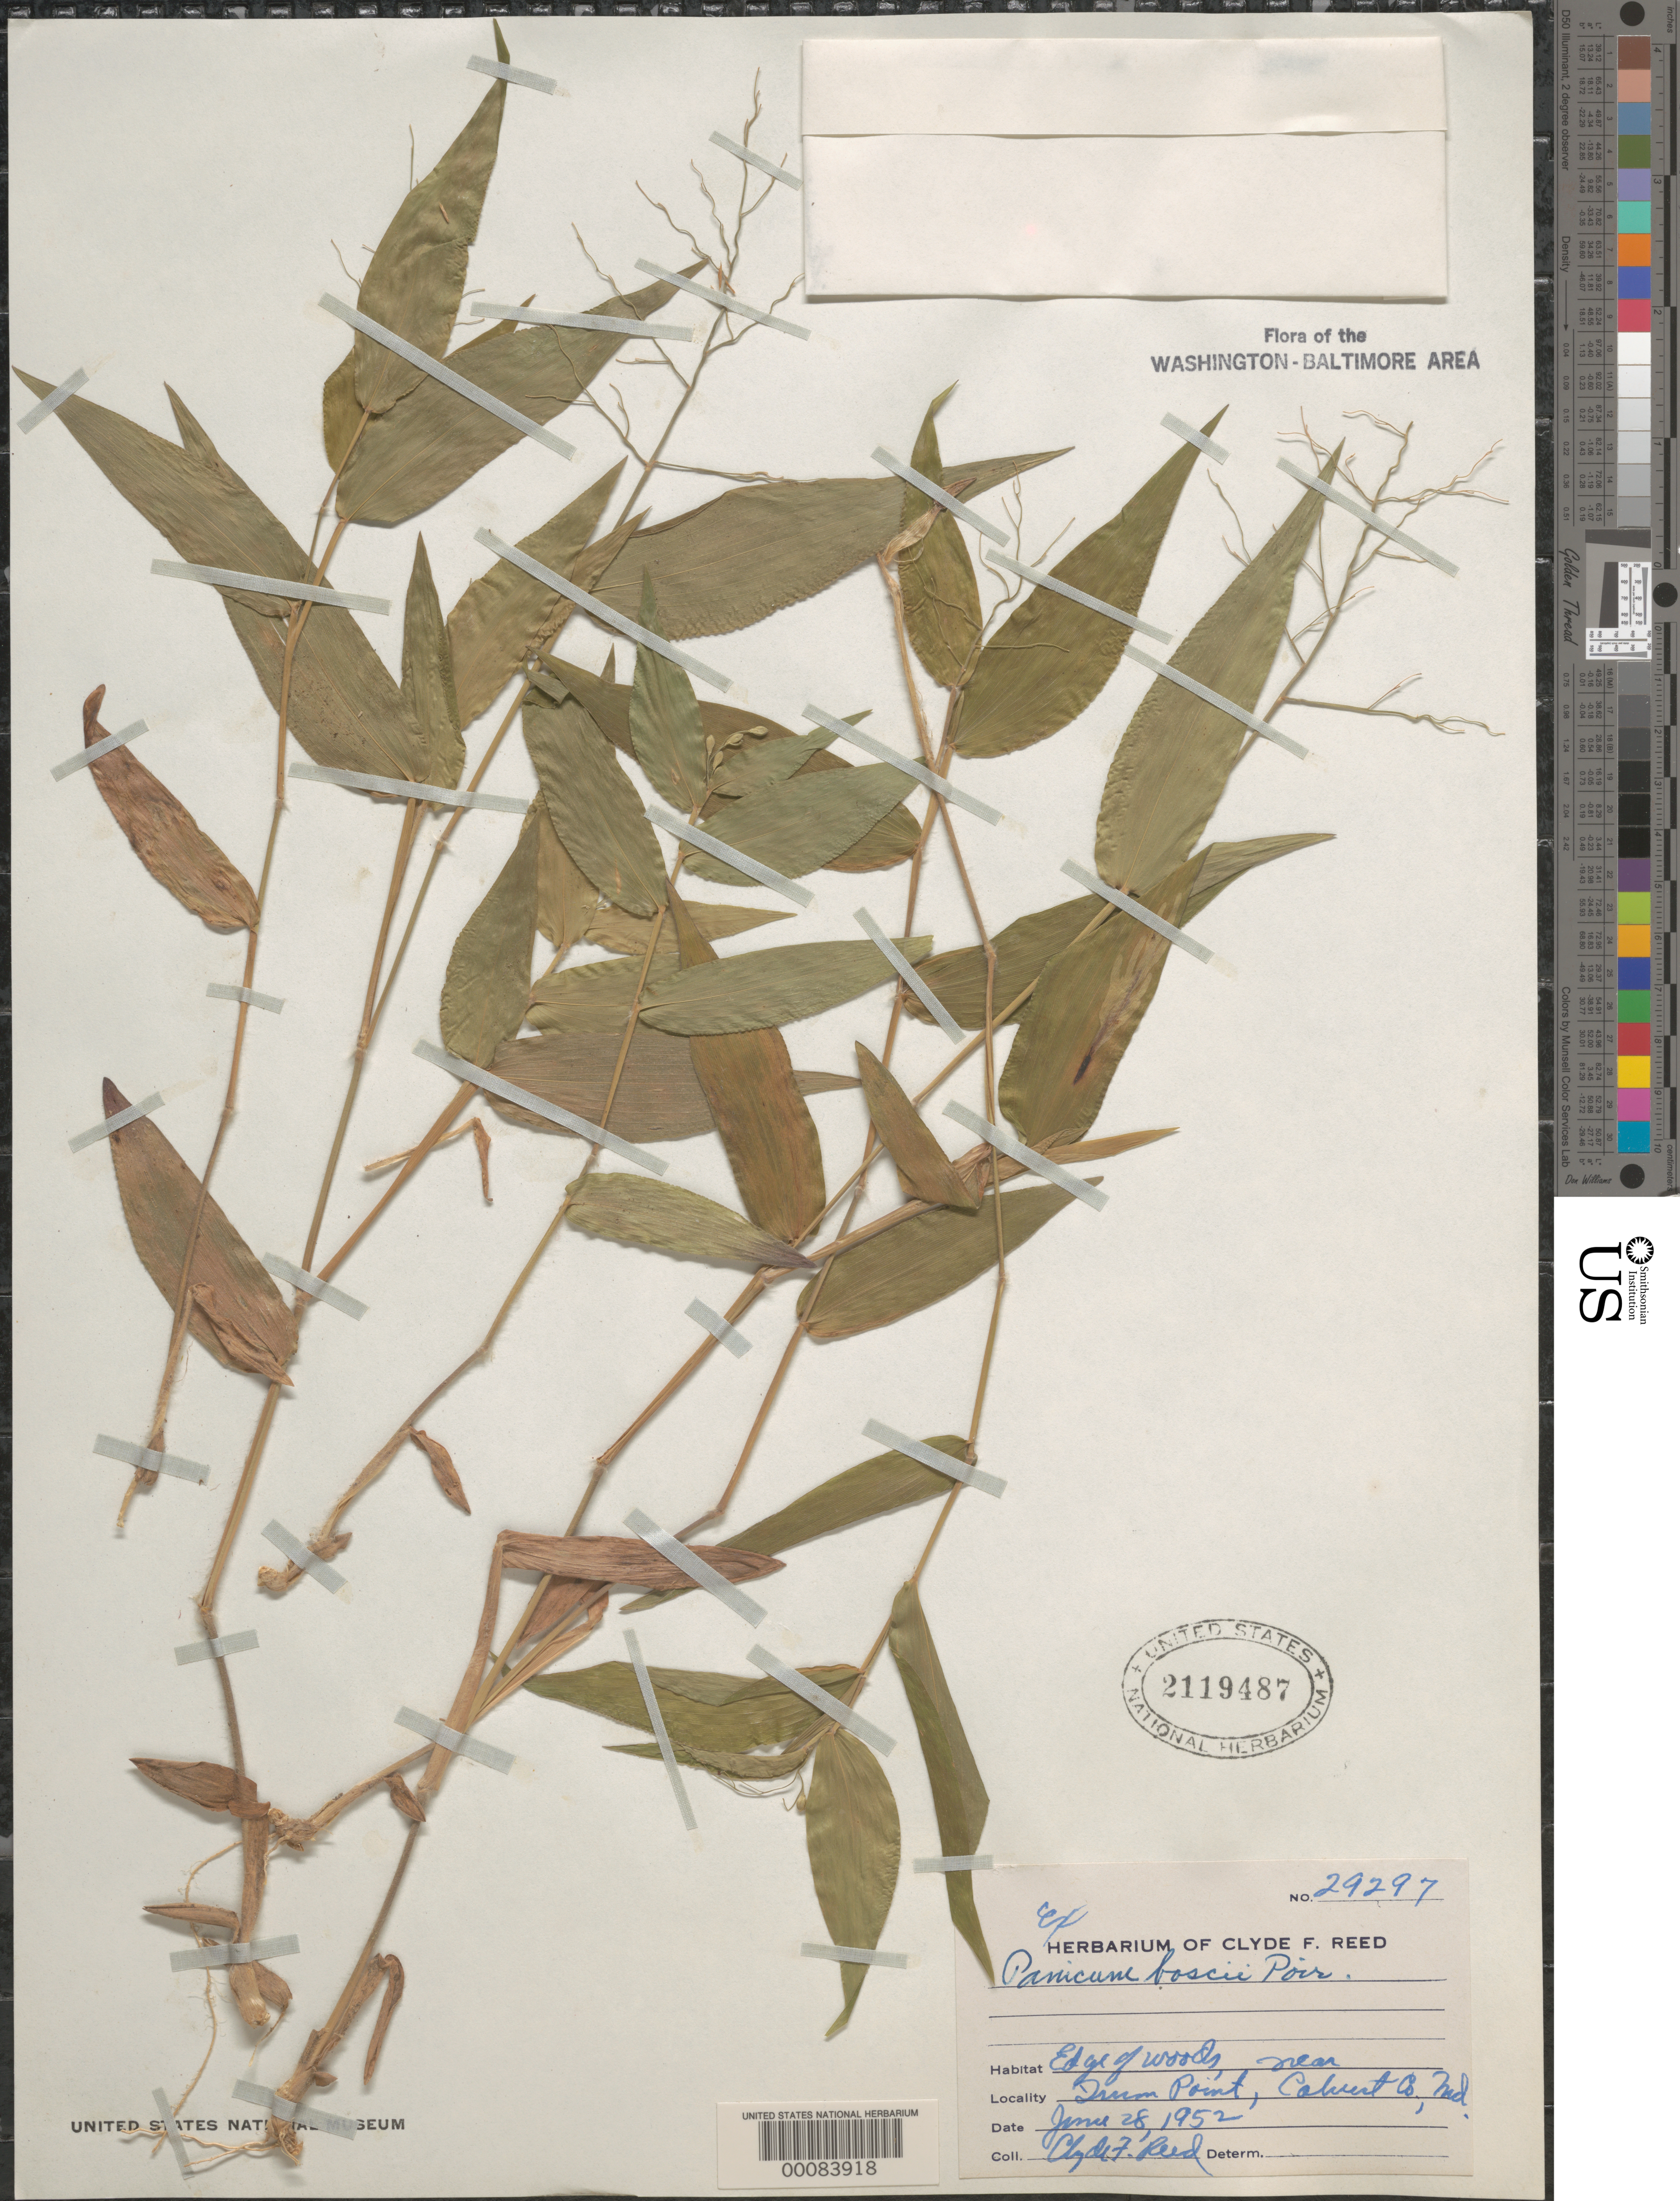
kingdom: Plantae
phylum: Tracheophyta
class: Liliopsida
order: Poales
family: Poaceae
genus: Dichanthelium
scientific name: Dichanthelium boscii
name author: (Poir.) Gould & C.A. Clark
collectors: C. F. Reed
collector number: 29297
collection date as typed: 28 Jun 1952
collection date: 1952-06-28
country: United States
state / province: Maryland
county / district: Calvert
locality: Drum Point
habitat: Edge of woods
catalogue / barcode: US 2119487